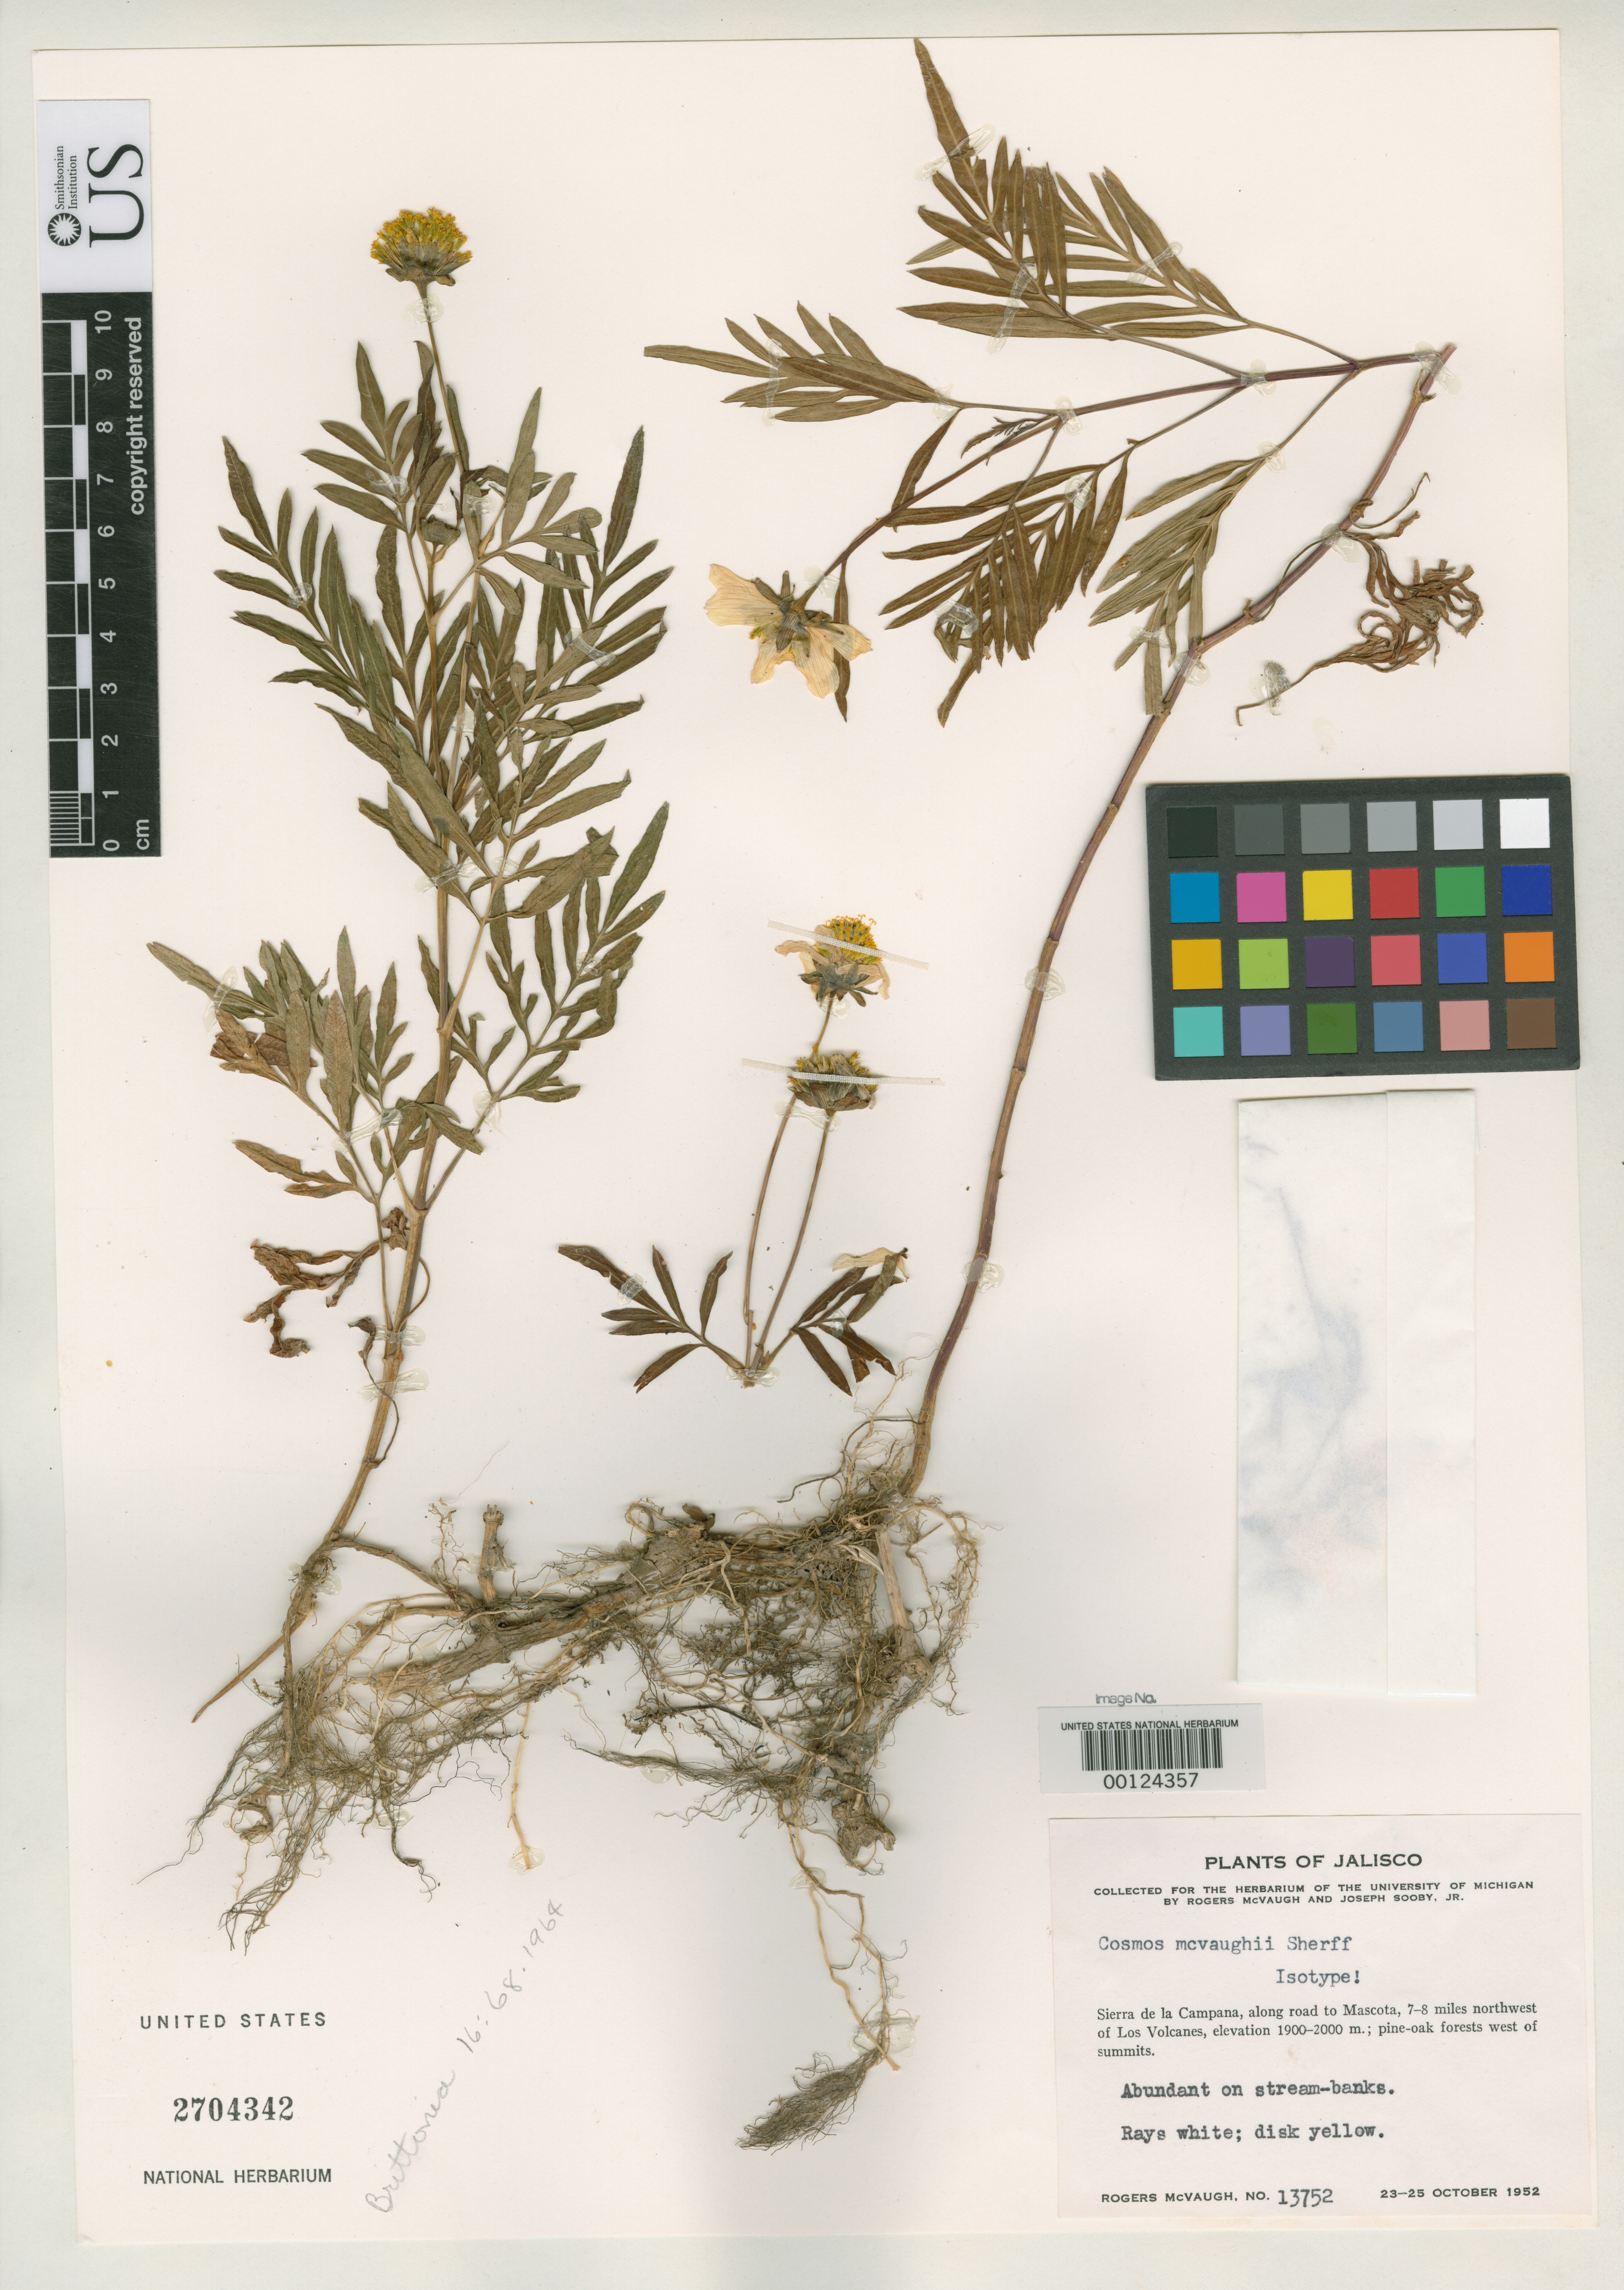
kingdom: Plantae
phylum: Tracheophyta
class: Magnoliopsida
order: Asterales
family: Asteraceae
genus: Cosmos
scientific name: Cosmos mcvaughii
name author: Sherff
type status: Isotype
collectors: R. McVaugh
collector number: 13752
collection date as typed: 23 Oct 1952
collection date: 1952-10-23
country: Mexico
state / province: Jalisco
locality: Sierra de la Campana, road to Mascota.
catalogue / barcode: US 2704342